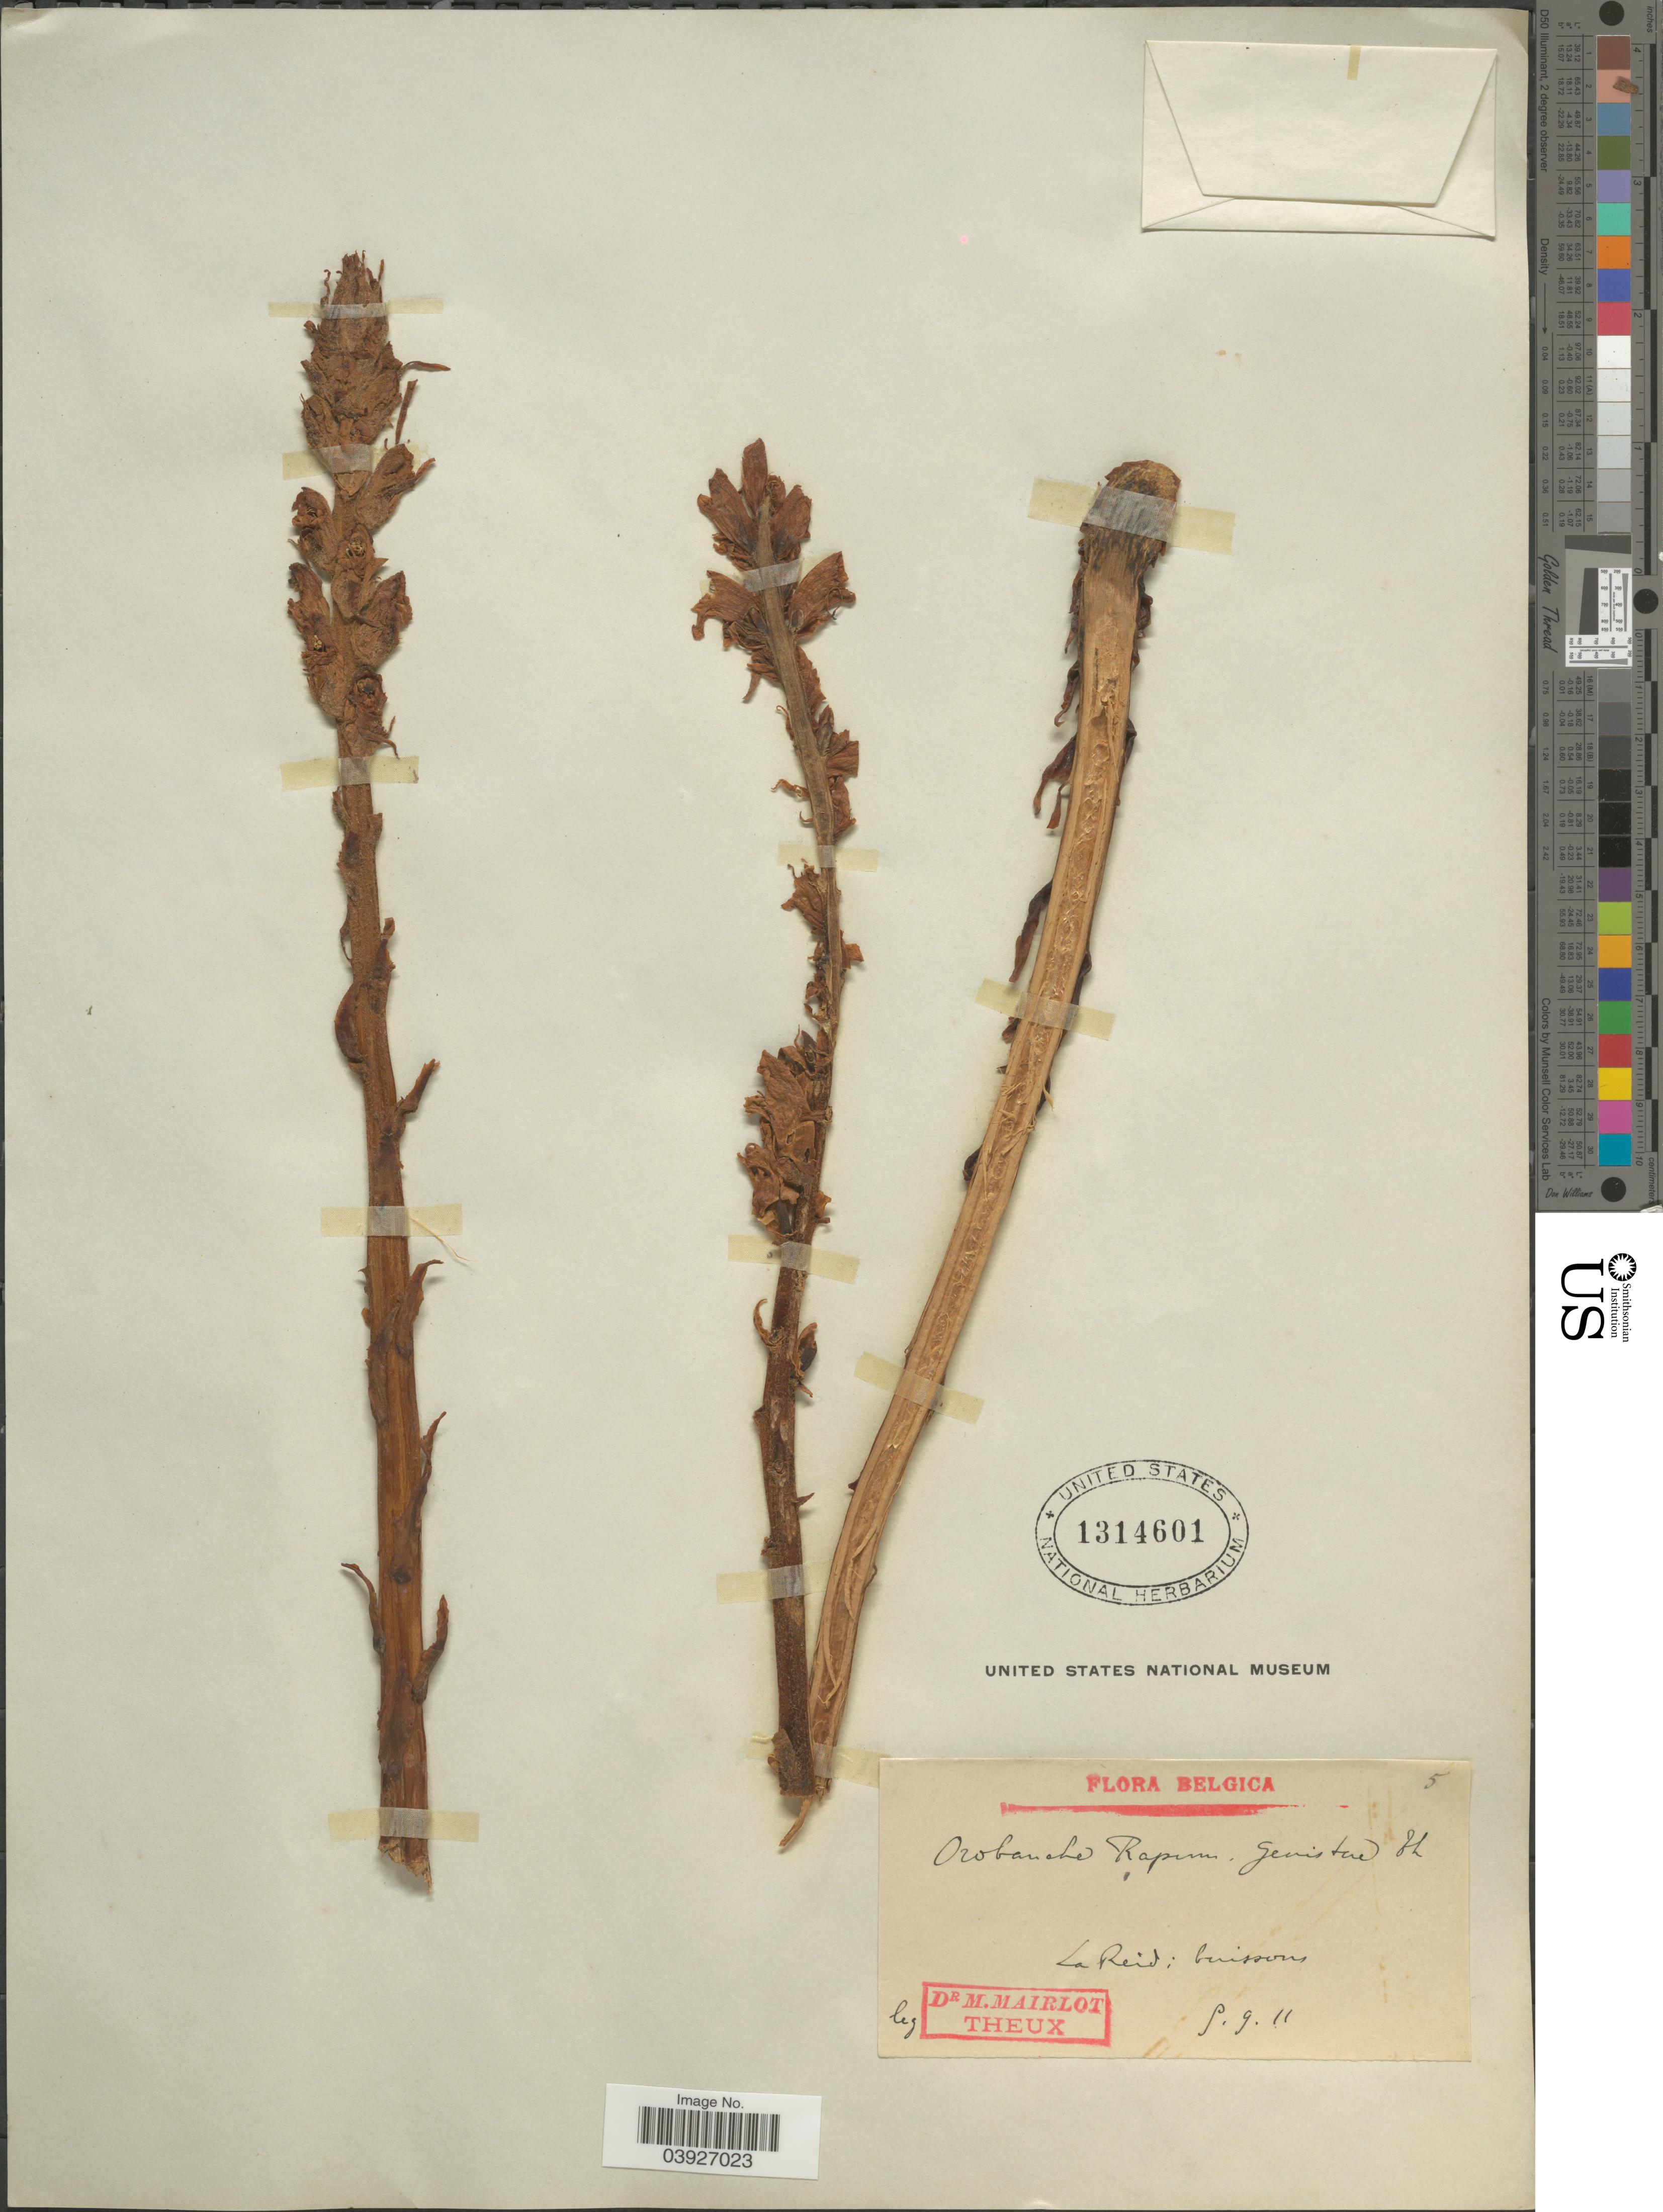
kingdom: Plantae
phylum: Tracheophyta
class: Magnoliopsida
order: Lamiales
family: Orobanchaceae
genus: Orobanche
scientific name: Orobanche rapum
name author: Wallr.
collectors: M. Mairlot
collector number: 5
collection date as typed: Transcribed d/m/y: 5/9/11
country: Belgium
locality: Belgica. La Reid: buissons.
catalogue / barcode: US 1314601